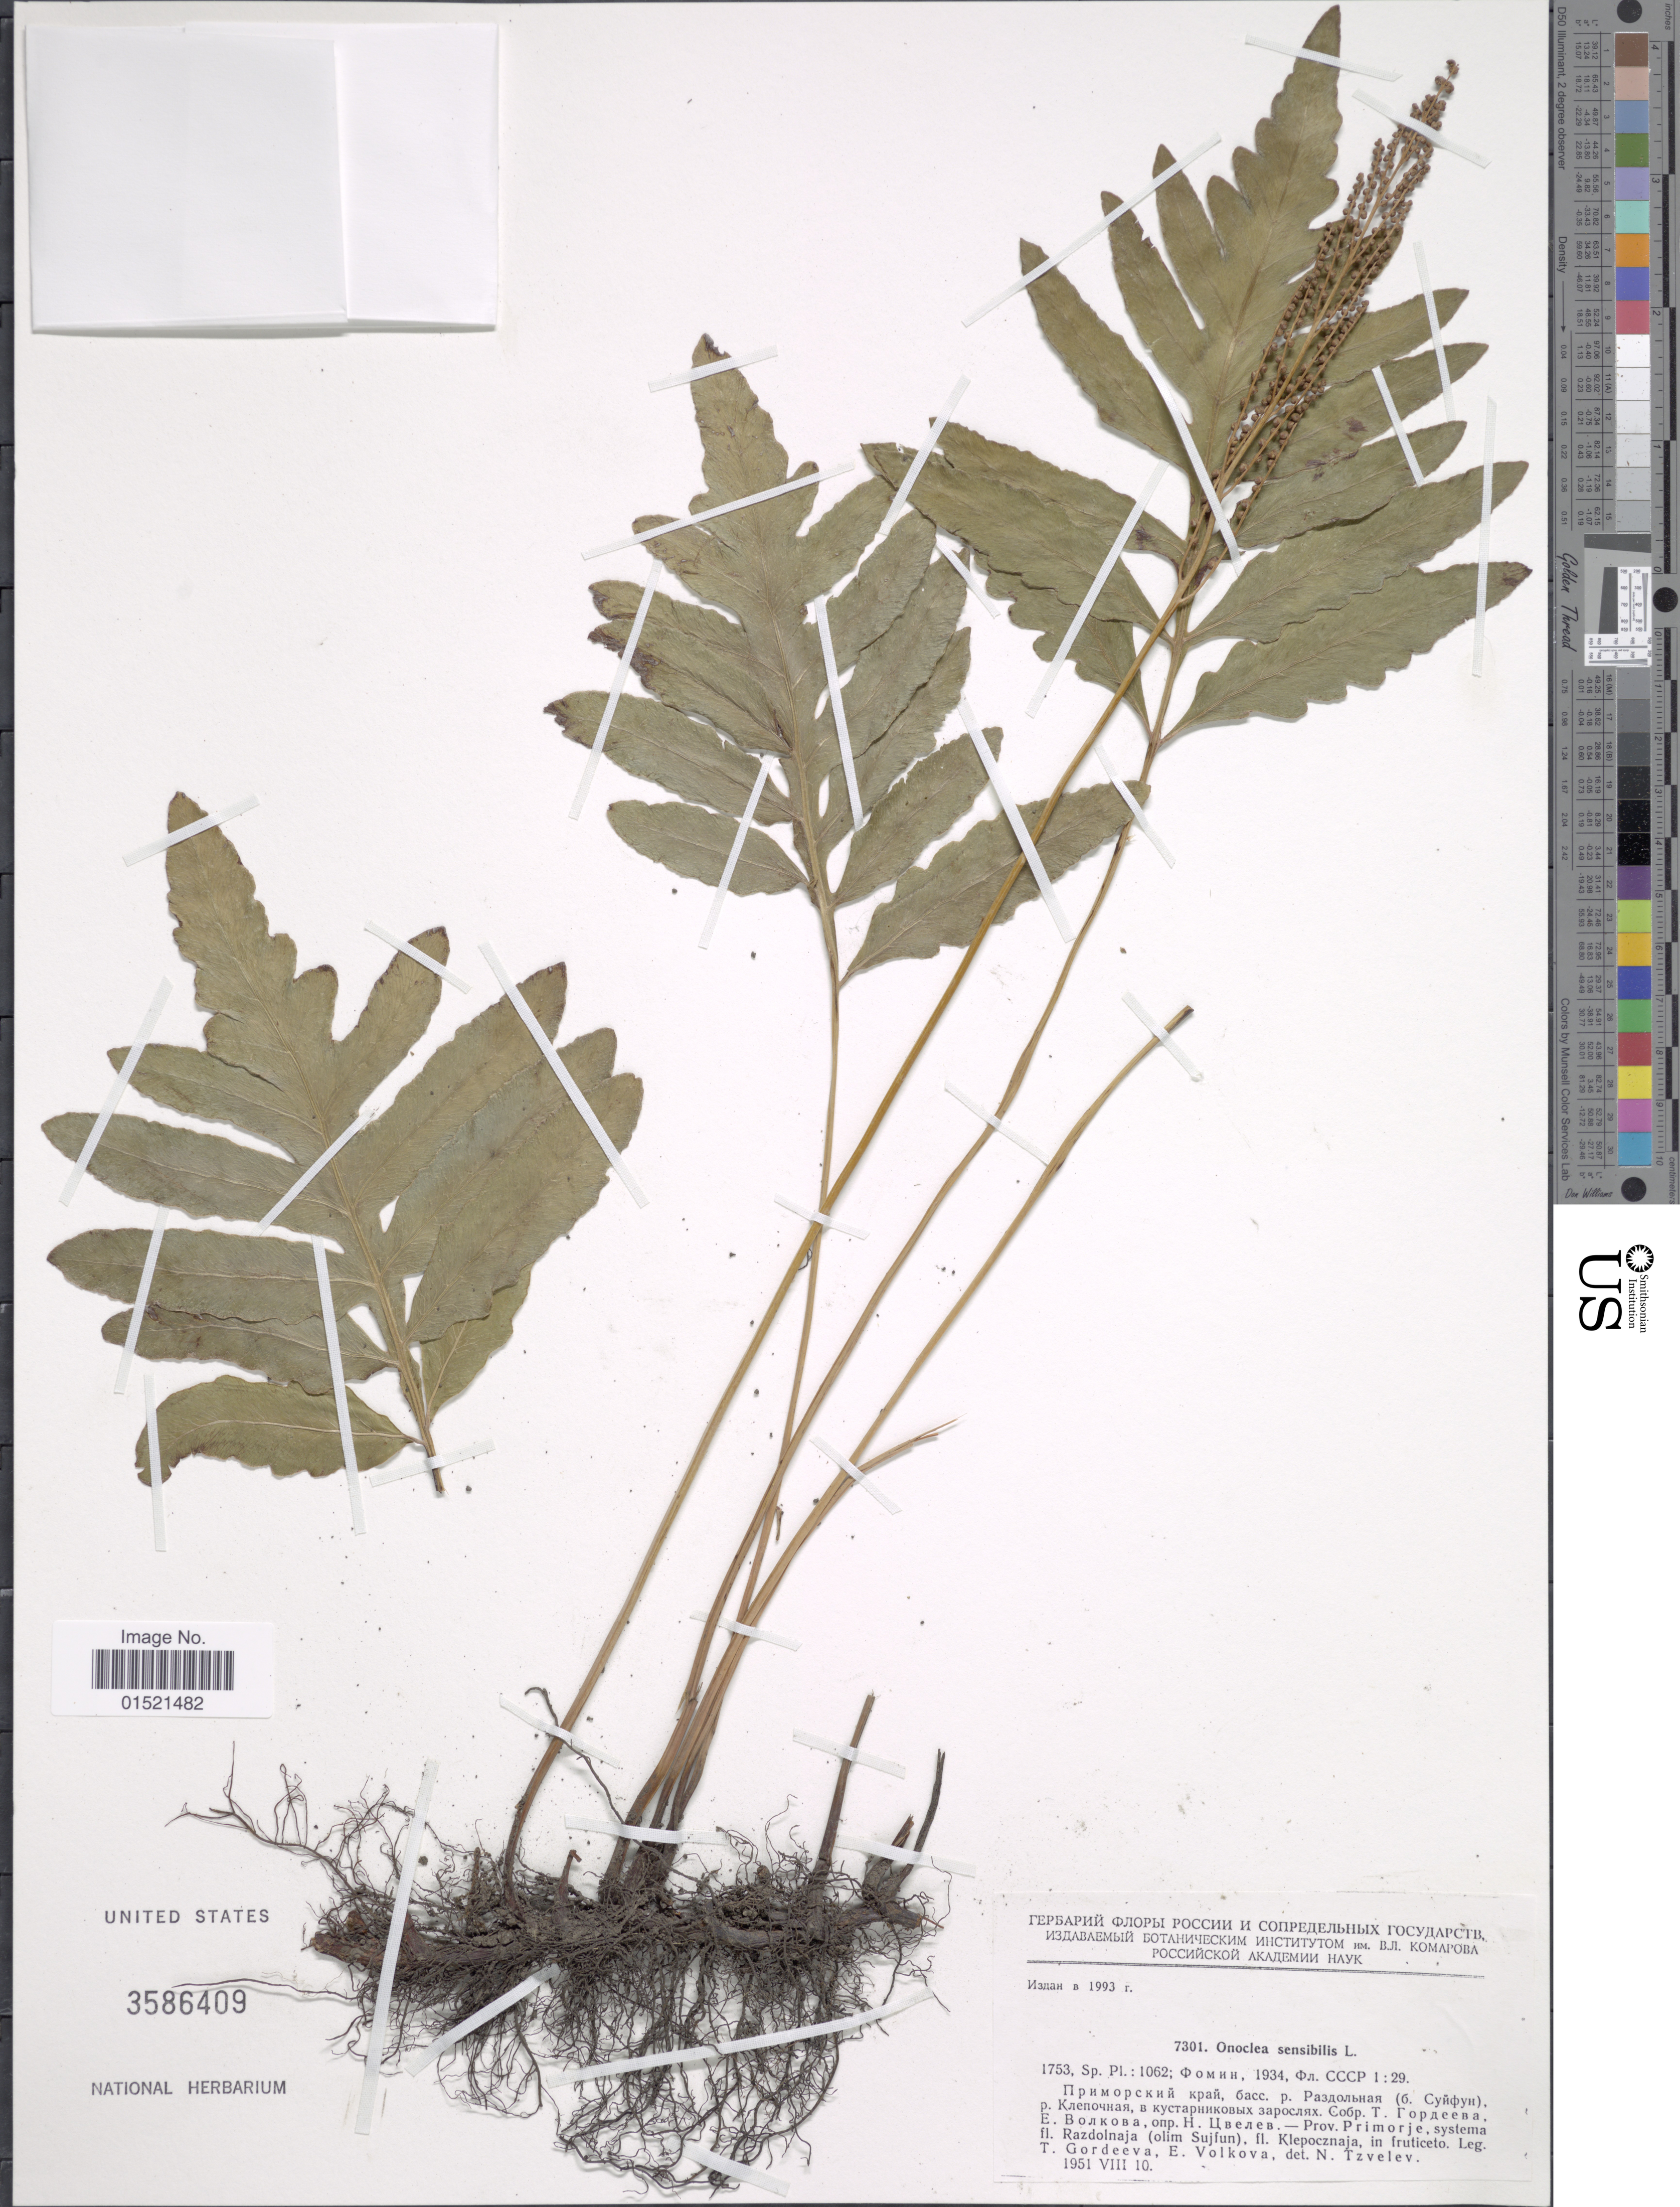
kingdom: Plantae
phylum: Tracheophyta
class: Polypodiopsida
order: Polypodiales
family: Onocleaceae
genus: Onoclea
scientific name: Onoclea sensibilis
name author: L.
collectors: T. Gordeeva & E. V. Volkova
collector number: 7301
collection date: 1951-08-10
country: Russian Federation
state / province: Primorsky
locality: Prov. Primorje, systema fl. Razdolnaja (olim Sujfun), fl. Klepocznaja, in fruticeto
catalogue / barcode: US 3586409